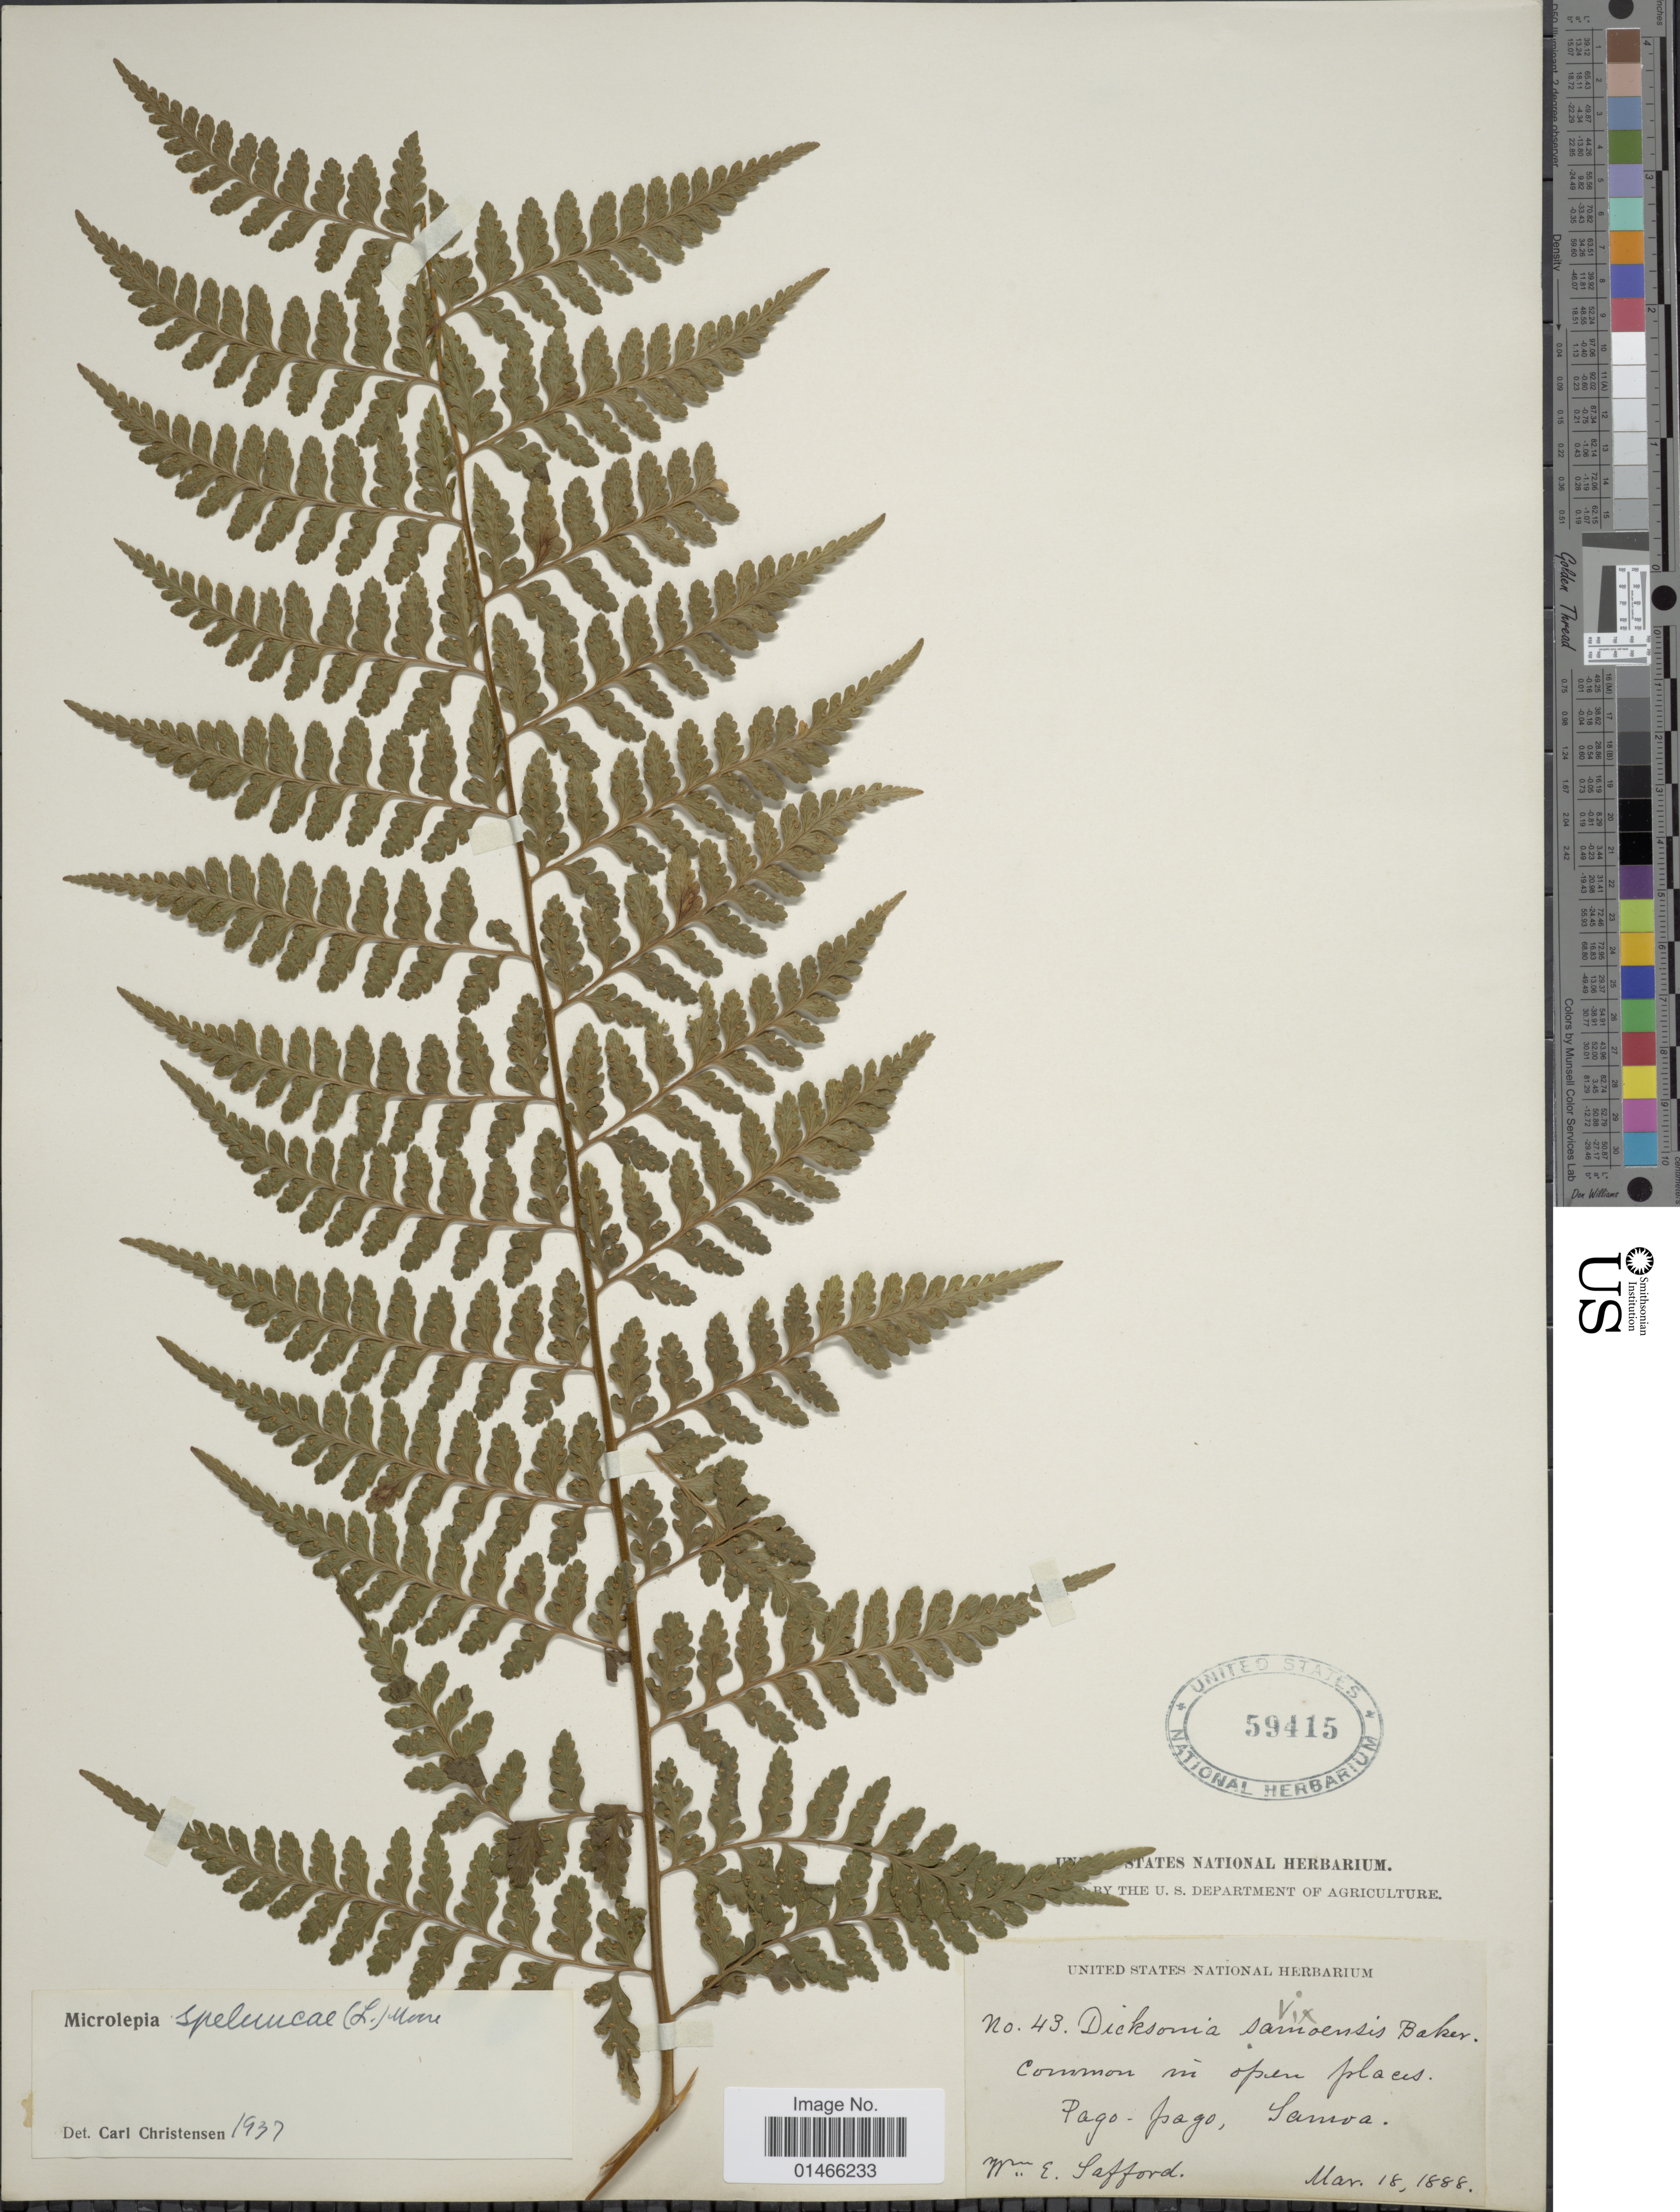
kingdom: Plantae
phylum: Tracheophyta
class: Polypodiopsida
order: Polypodiales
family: Dennstaedtiaceae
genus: Microlepia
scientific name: Microlepia speluncae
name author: (L.) T. Moore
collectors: W. E. Safford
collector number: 43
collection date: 1888-03-18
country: American Samoa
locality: Pago-pago, Samoa.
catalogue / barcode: US 59415